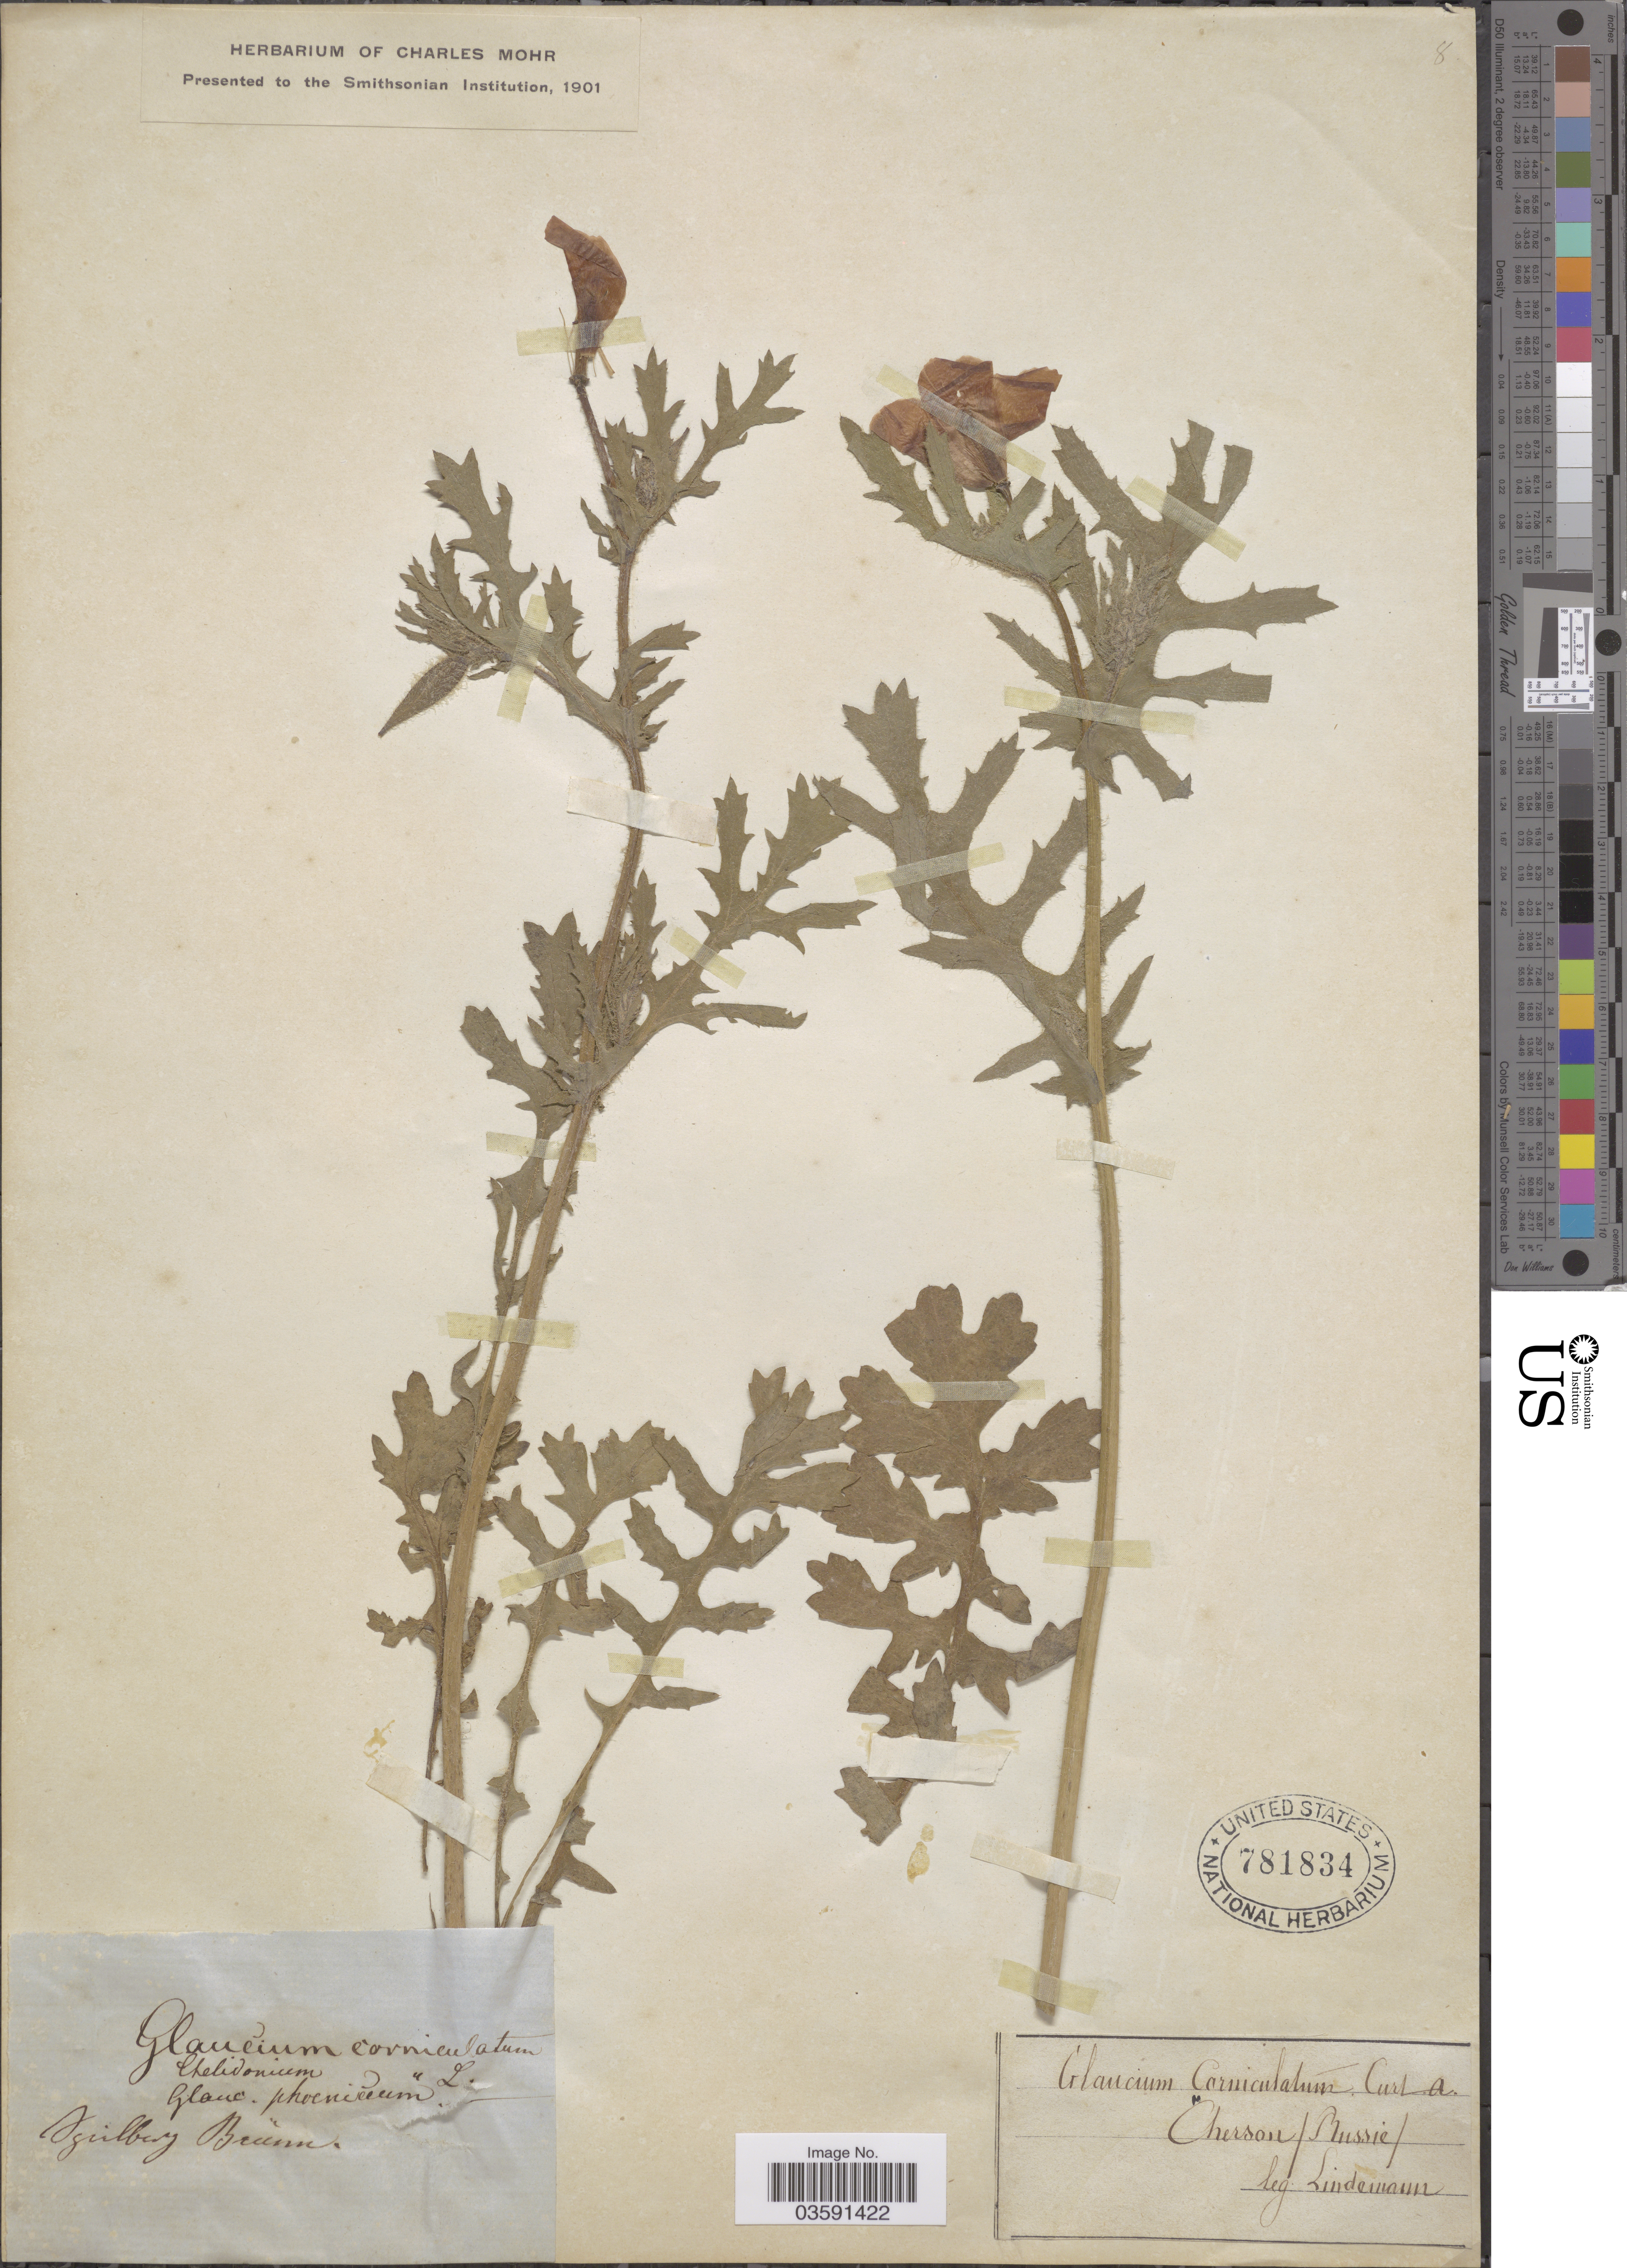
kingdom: Plantae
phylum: Tracheophyta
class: Magnoliopsida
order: Ranunculales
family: Papaveraceae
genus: Glaucium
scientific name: Glaucium corniculatum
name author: Curt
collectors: Lindemann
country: Ukraine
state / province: Kherson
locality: Cherson (Russie).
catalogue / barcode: US 781834